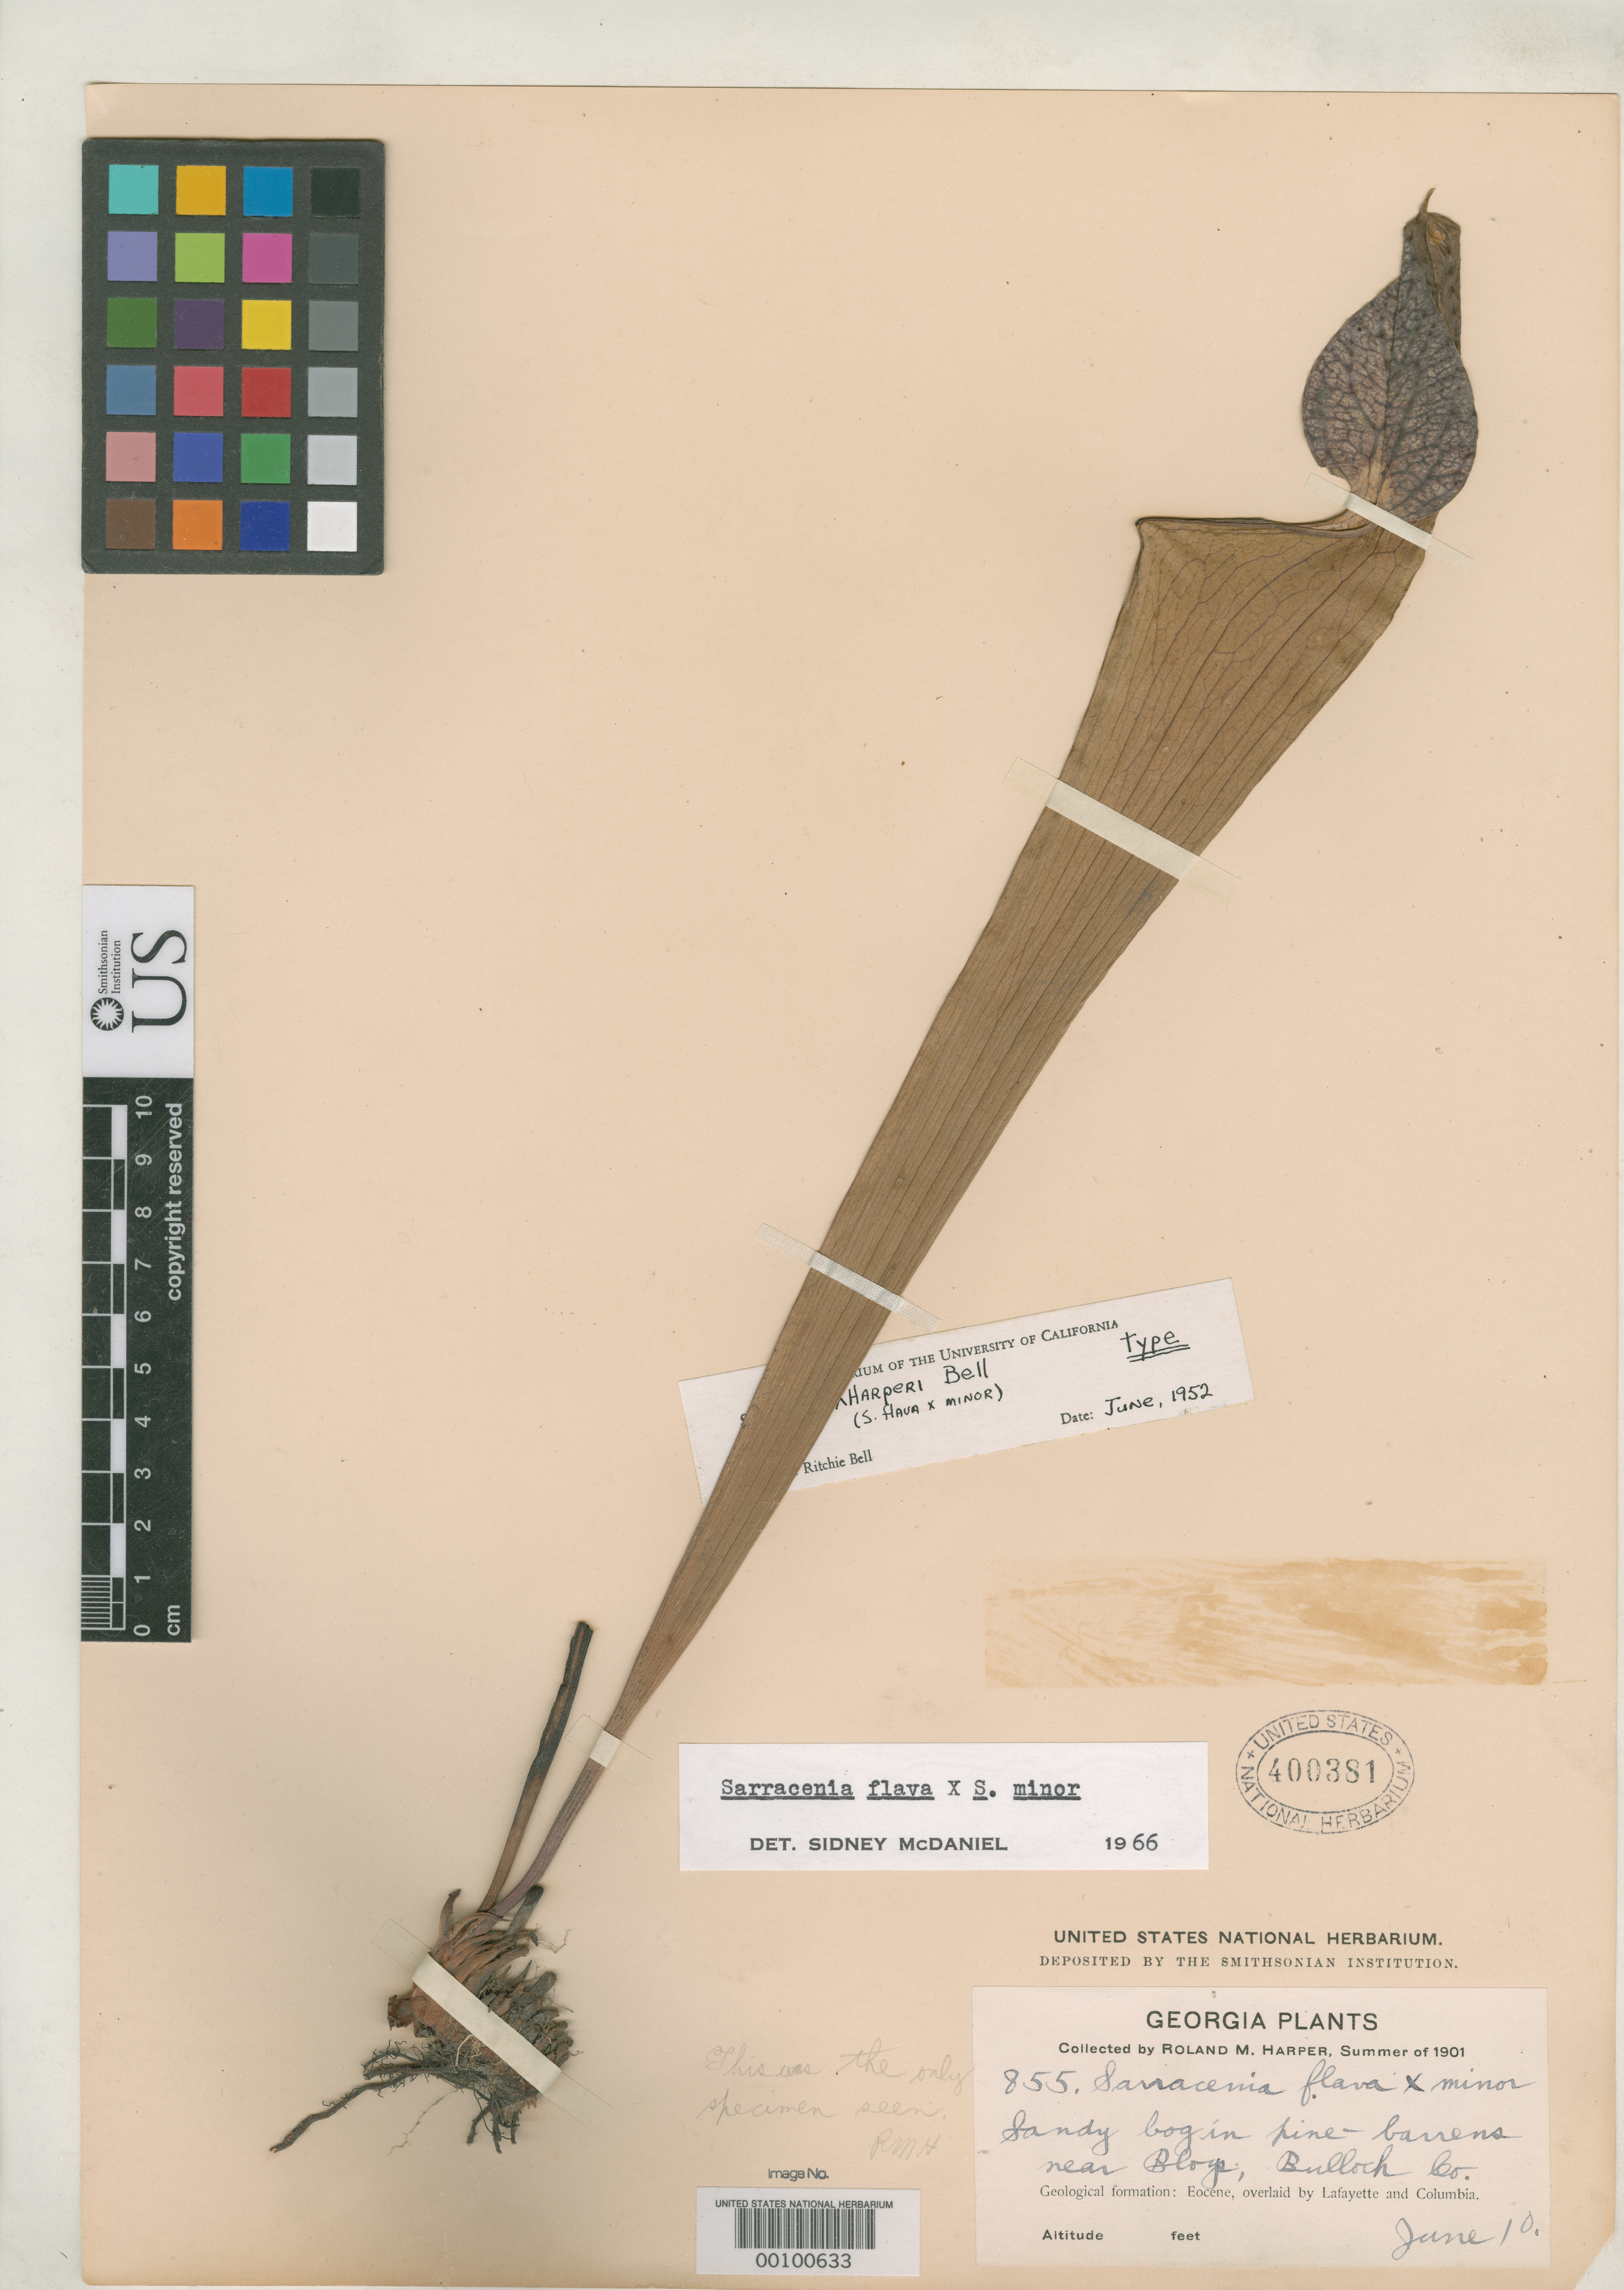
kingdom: Plantae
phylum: Tracheophyta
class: Magnoliopsida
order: Ericales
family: Sarraceniaceae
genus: Sarracenia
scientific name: Sarracenia x harperi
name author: C.R. Bell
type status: Holotype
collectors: R. M. Harper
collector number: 855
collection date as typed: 10 Jun 1901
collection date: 1901-06-10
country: United States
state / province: Georgia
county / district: Bulloch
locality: Bloys.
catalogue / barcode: US 400381